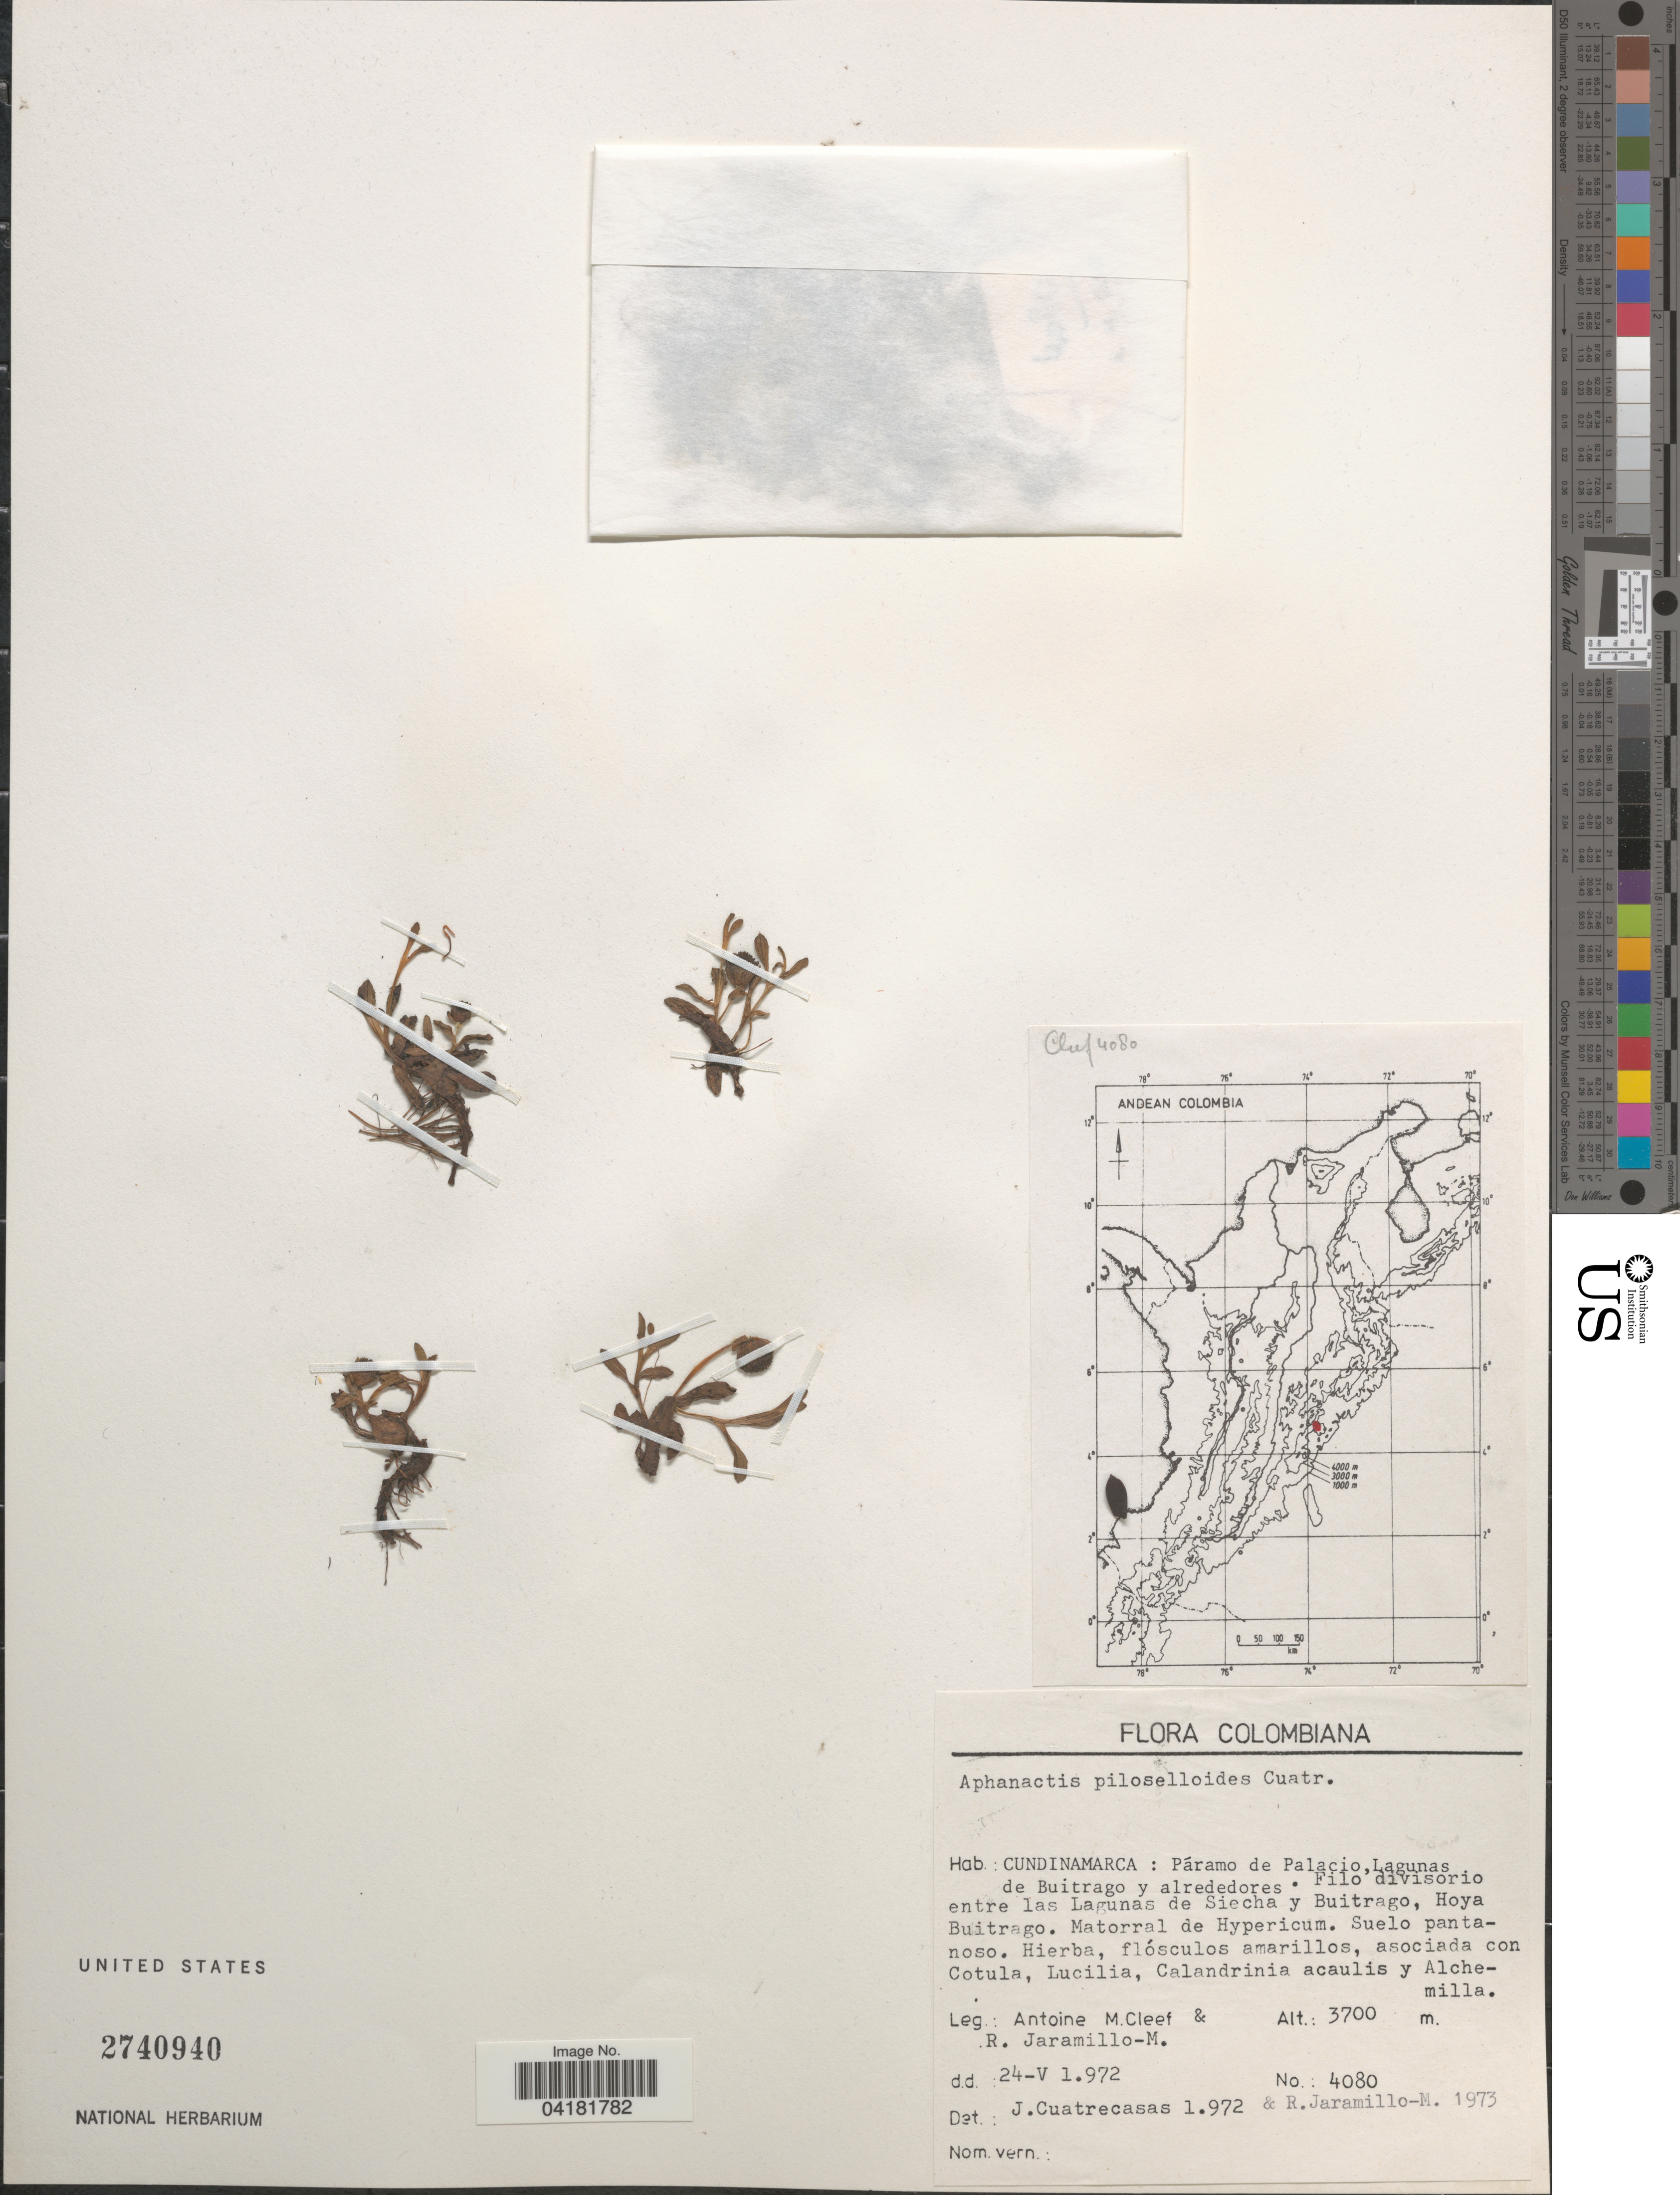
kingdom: Plantae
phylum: Tracheophyta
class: Magnoliopsida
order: Asterales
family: Asteraceae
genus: Aphanactis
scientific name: Aphanactis piloselloides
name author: Cuatrec.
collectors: A. M. Cleef & R. Jaramillo M.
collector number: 4080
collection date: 1972-05-24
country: Colombia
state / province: Cundinamarca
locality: Colombiana. Páramo de Palacio, Lagunas de Buitrago y alrededores. Filo divisorio entre las Lagunas de Siecha y Buitrago, Hoya Buitrago.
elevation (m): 3700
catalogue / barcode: US 2740940